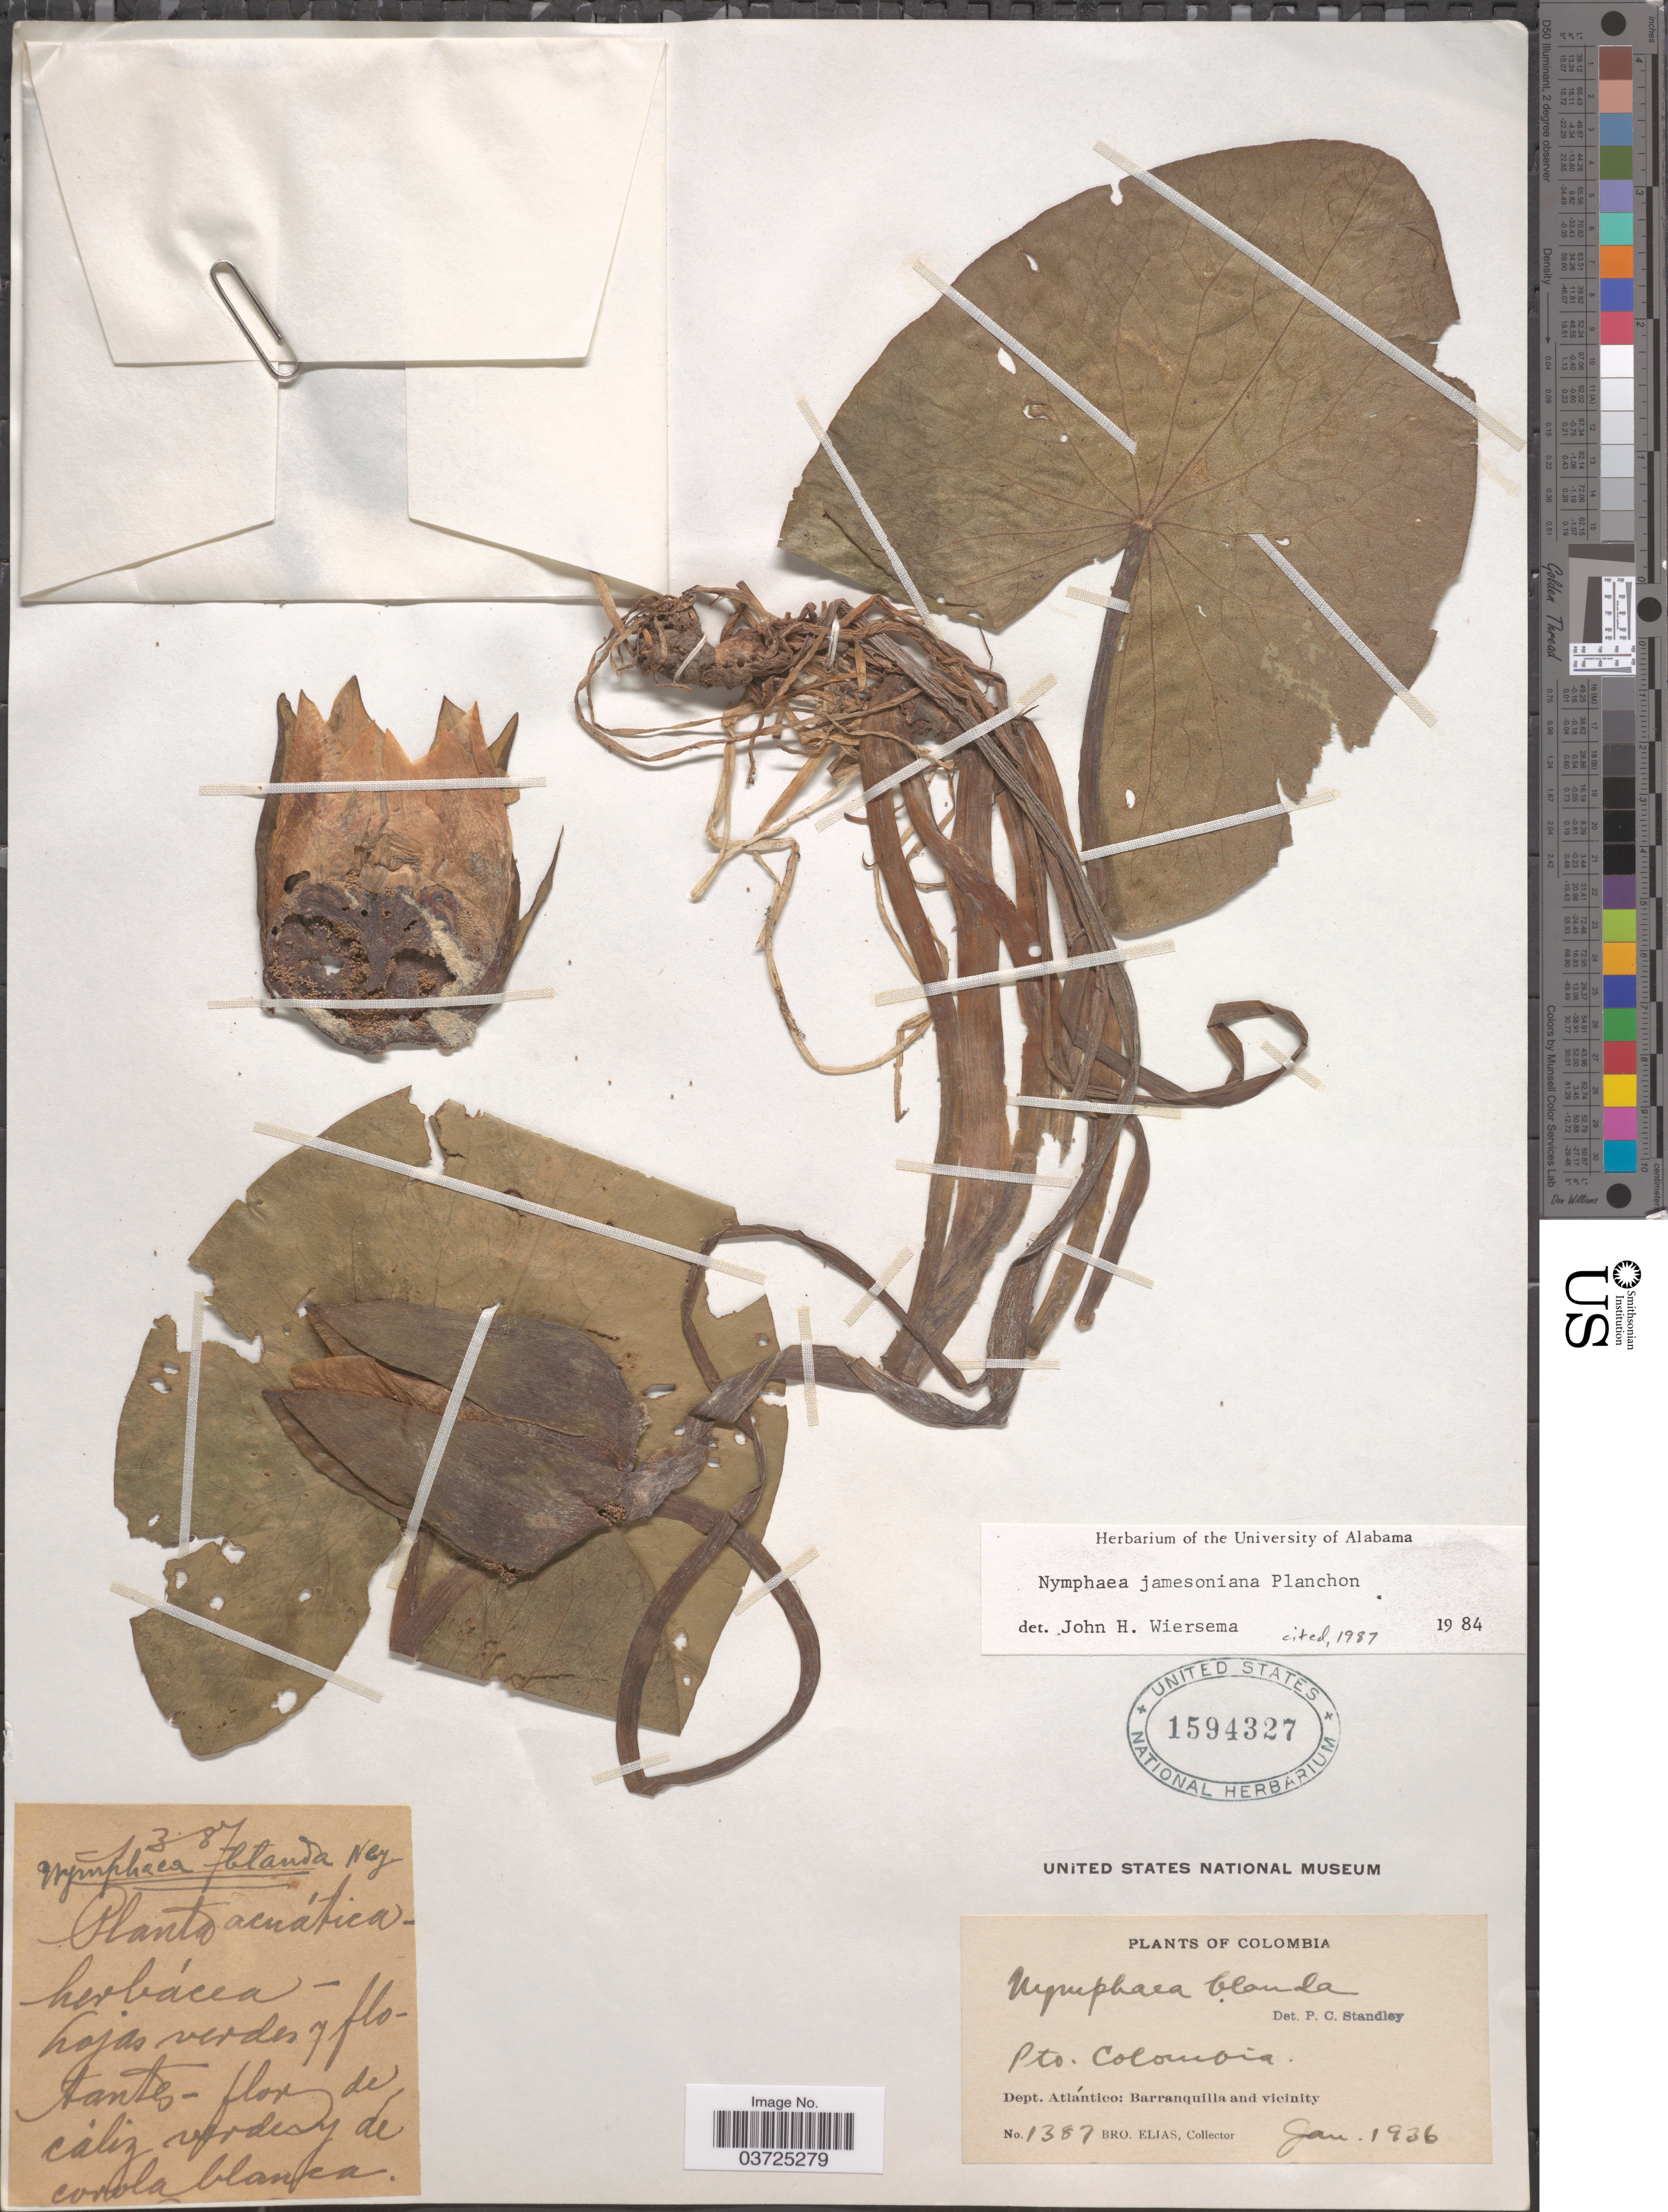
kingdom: Plantae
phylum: Tracheophyta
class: Magnoliopsida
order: Nymphaeales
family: Nymphaeaceae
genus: Nymphaea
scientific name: Nymphaea jamesoniana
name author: Planch.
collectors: Bro. Elias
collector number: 1387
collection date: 1936-01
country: Colombia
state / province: Atlántico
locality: Pto. Colombia. Dept. Atlántico: Barranquilla and vicinity.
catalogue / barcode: US 1594327